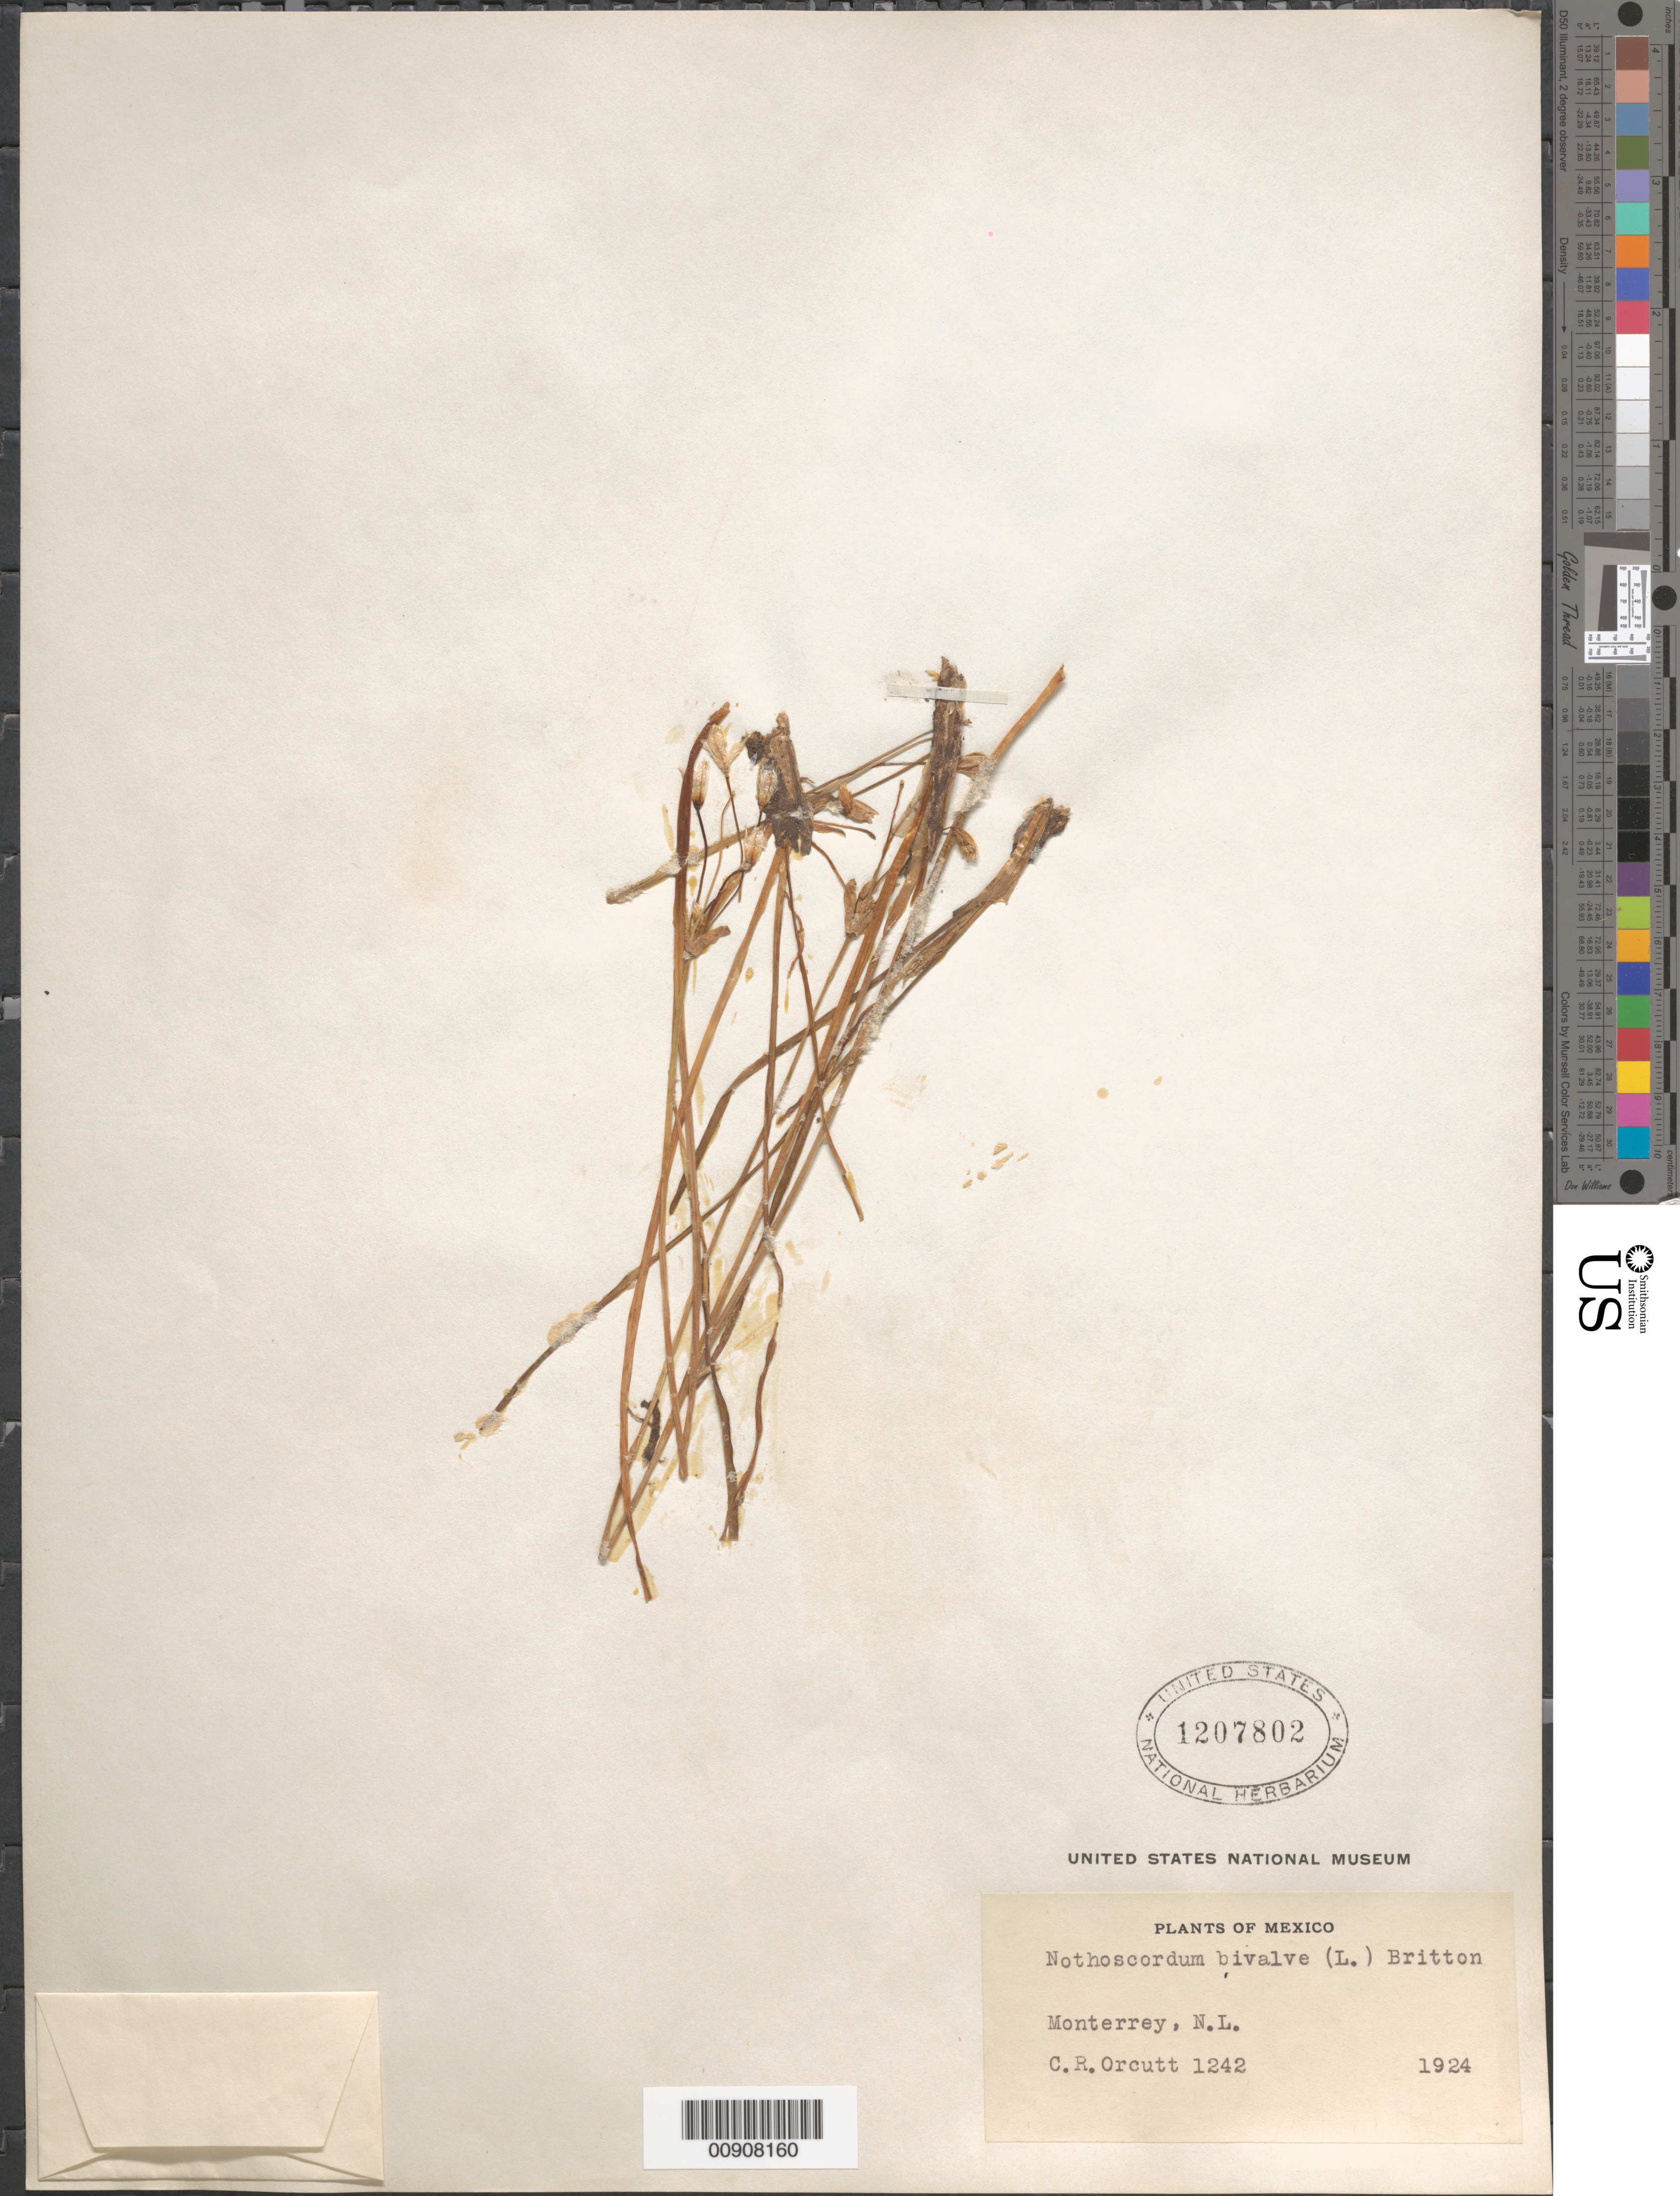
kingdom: Plantae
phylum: Tracheophyta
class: Liliopsida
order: Asparagales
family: Amaryllidaceae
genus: Nothoscordum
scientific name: Nothoscordum bivalve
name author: (L.) Britton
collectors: C. R. Orcutt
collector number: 1242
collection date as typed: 1924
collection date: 1924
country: Mexico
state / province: Nuevo León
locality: Monterrey, N.L.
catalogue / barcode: US 1207802